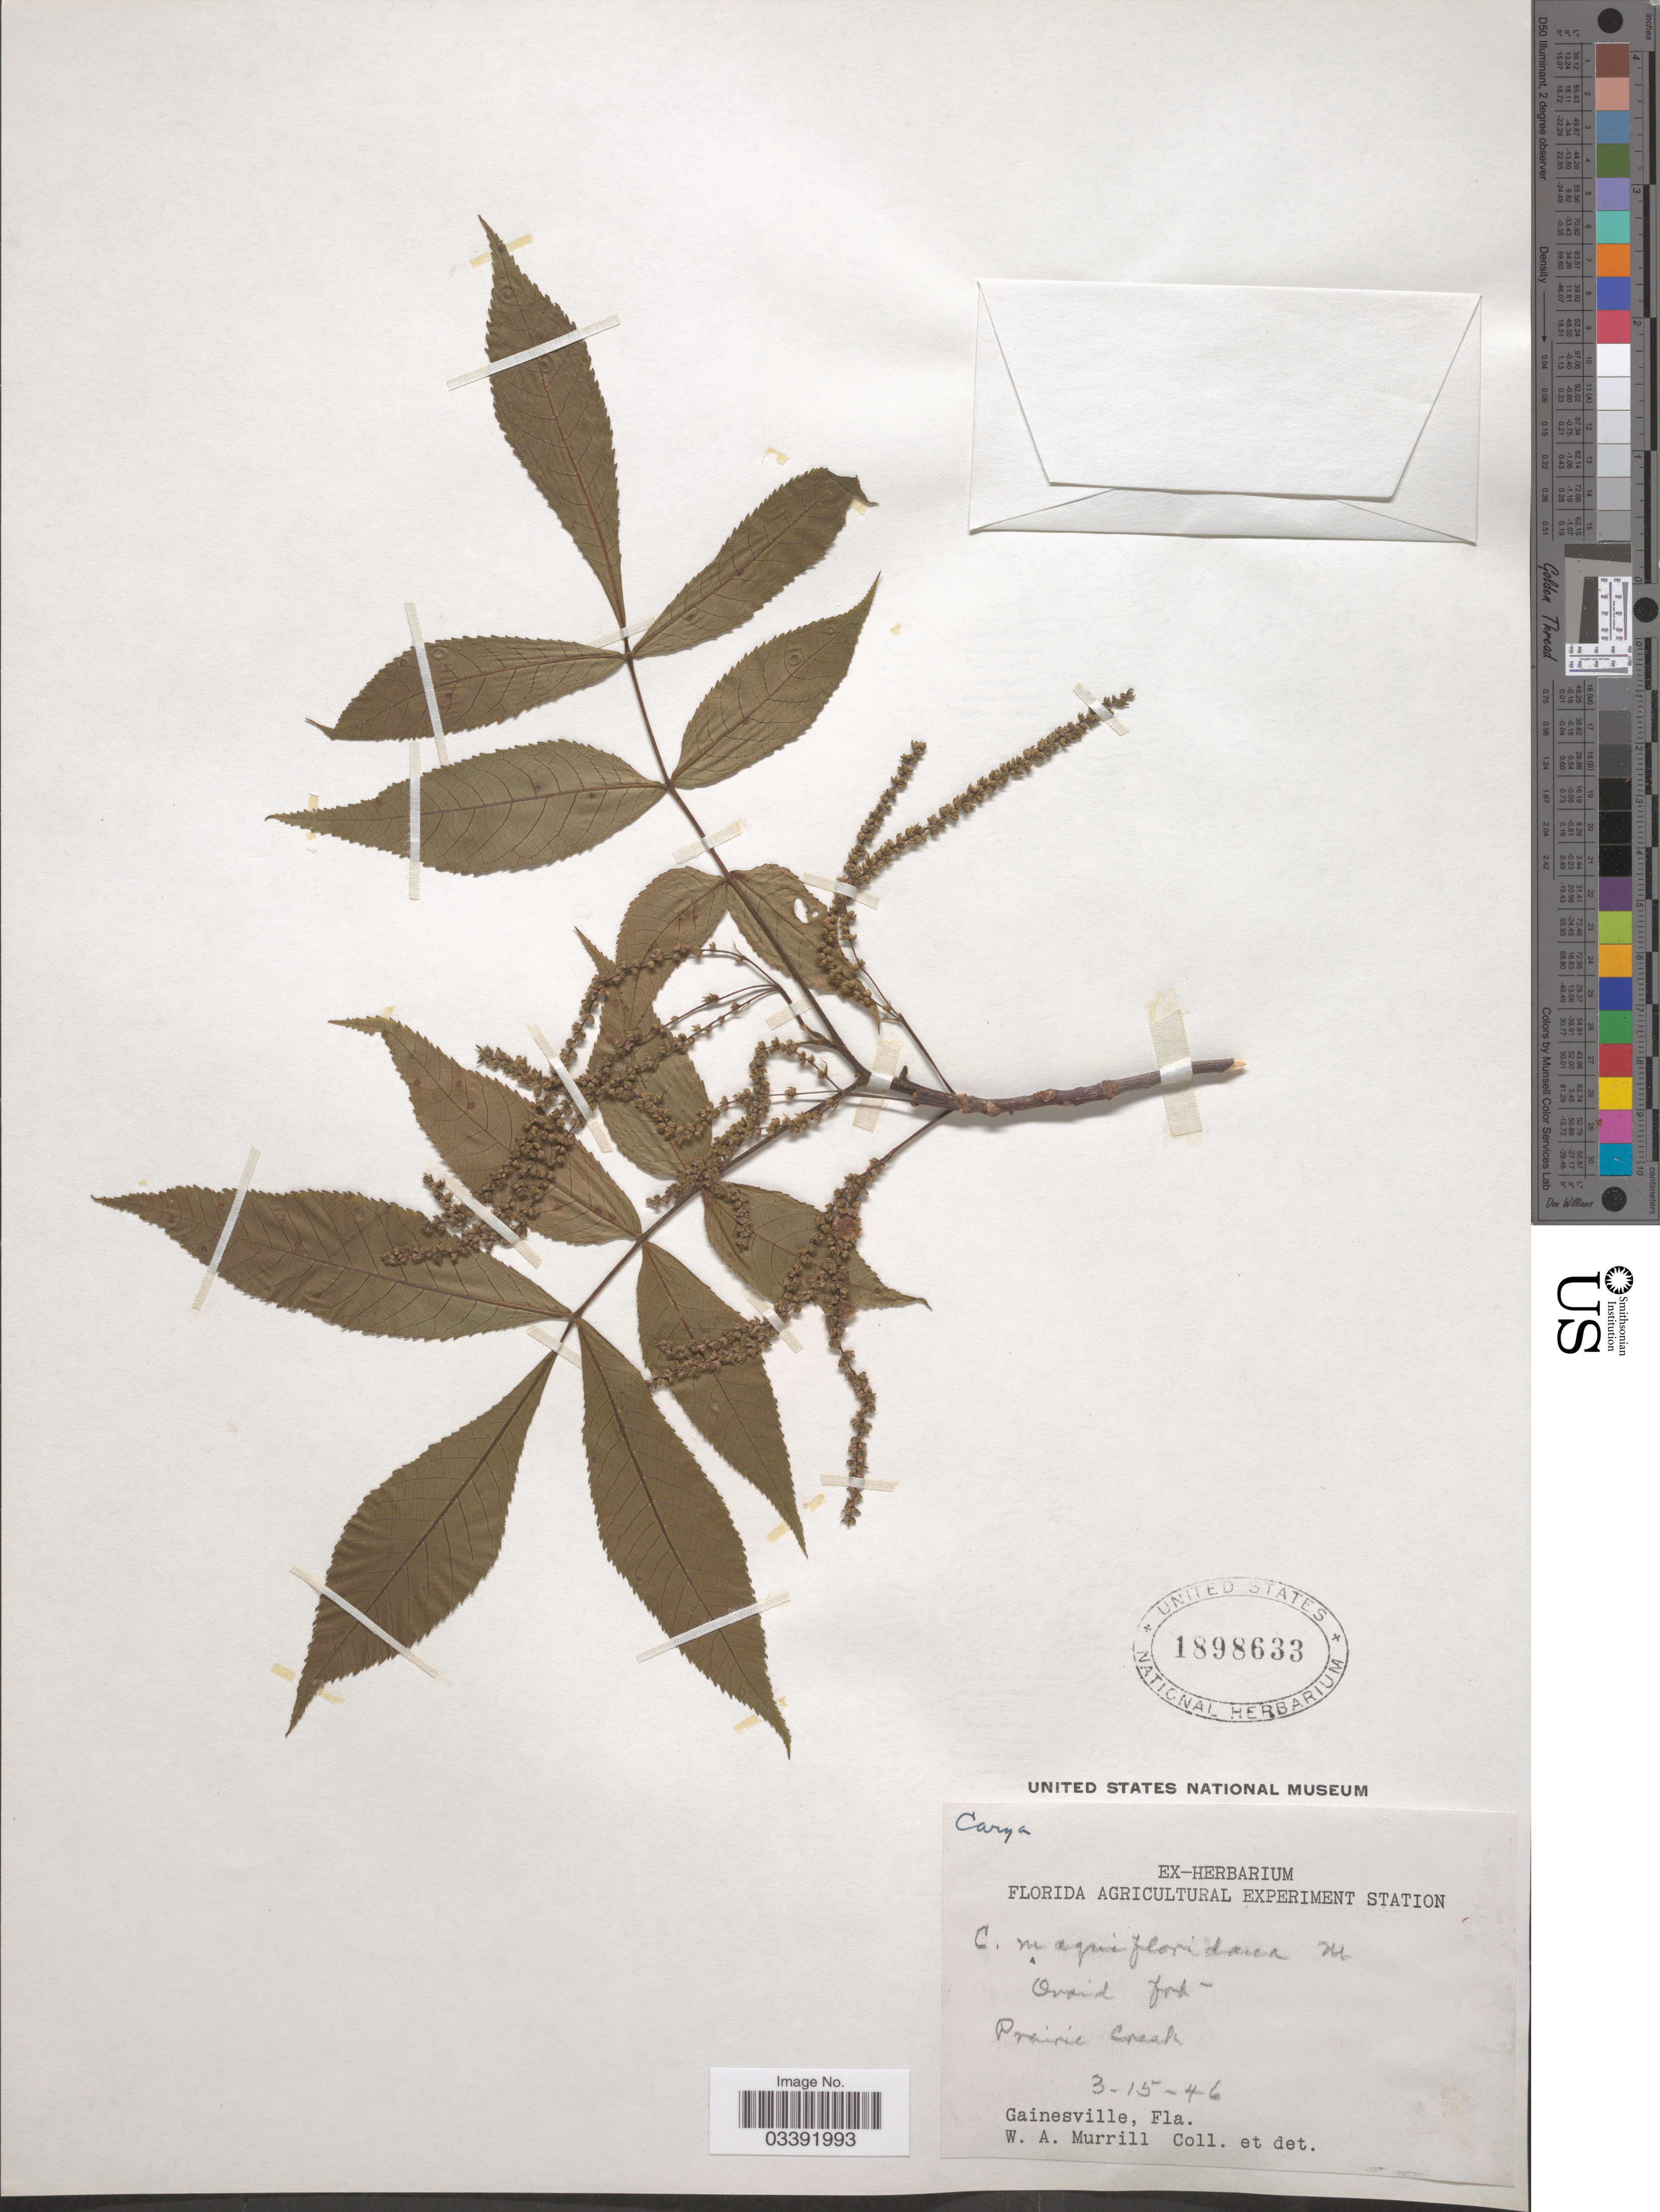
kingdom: Plantae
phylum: Tracheophyta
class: Magnoliopsida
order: Fagales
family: Juglandaceae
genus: Carya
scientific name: Carya magnifloridana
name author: Murrill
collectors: W. A. Murrill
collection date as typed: Transcribed d/m/y: 15/3/46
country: United States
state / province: Florida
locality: Prairie Creek. Gainesville.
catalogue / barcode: US 1898633